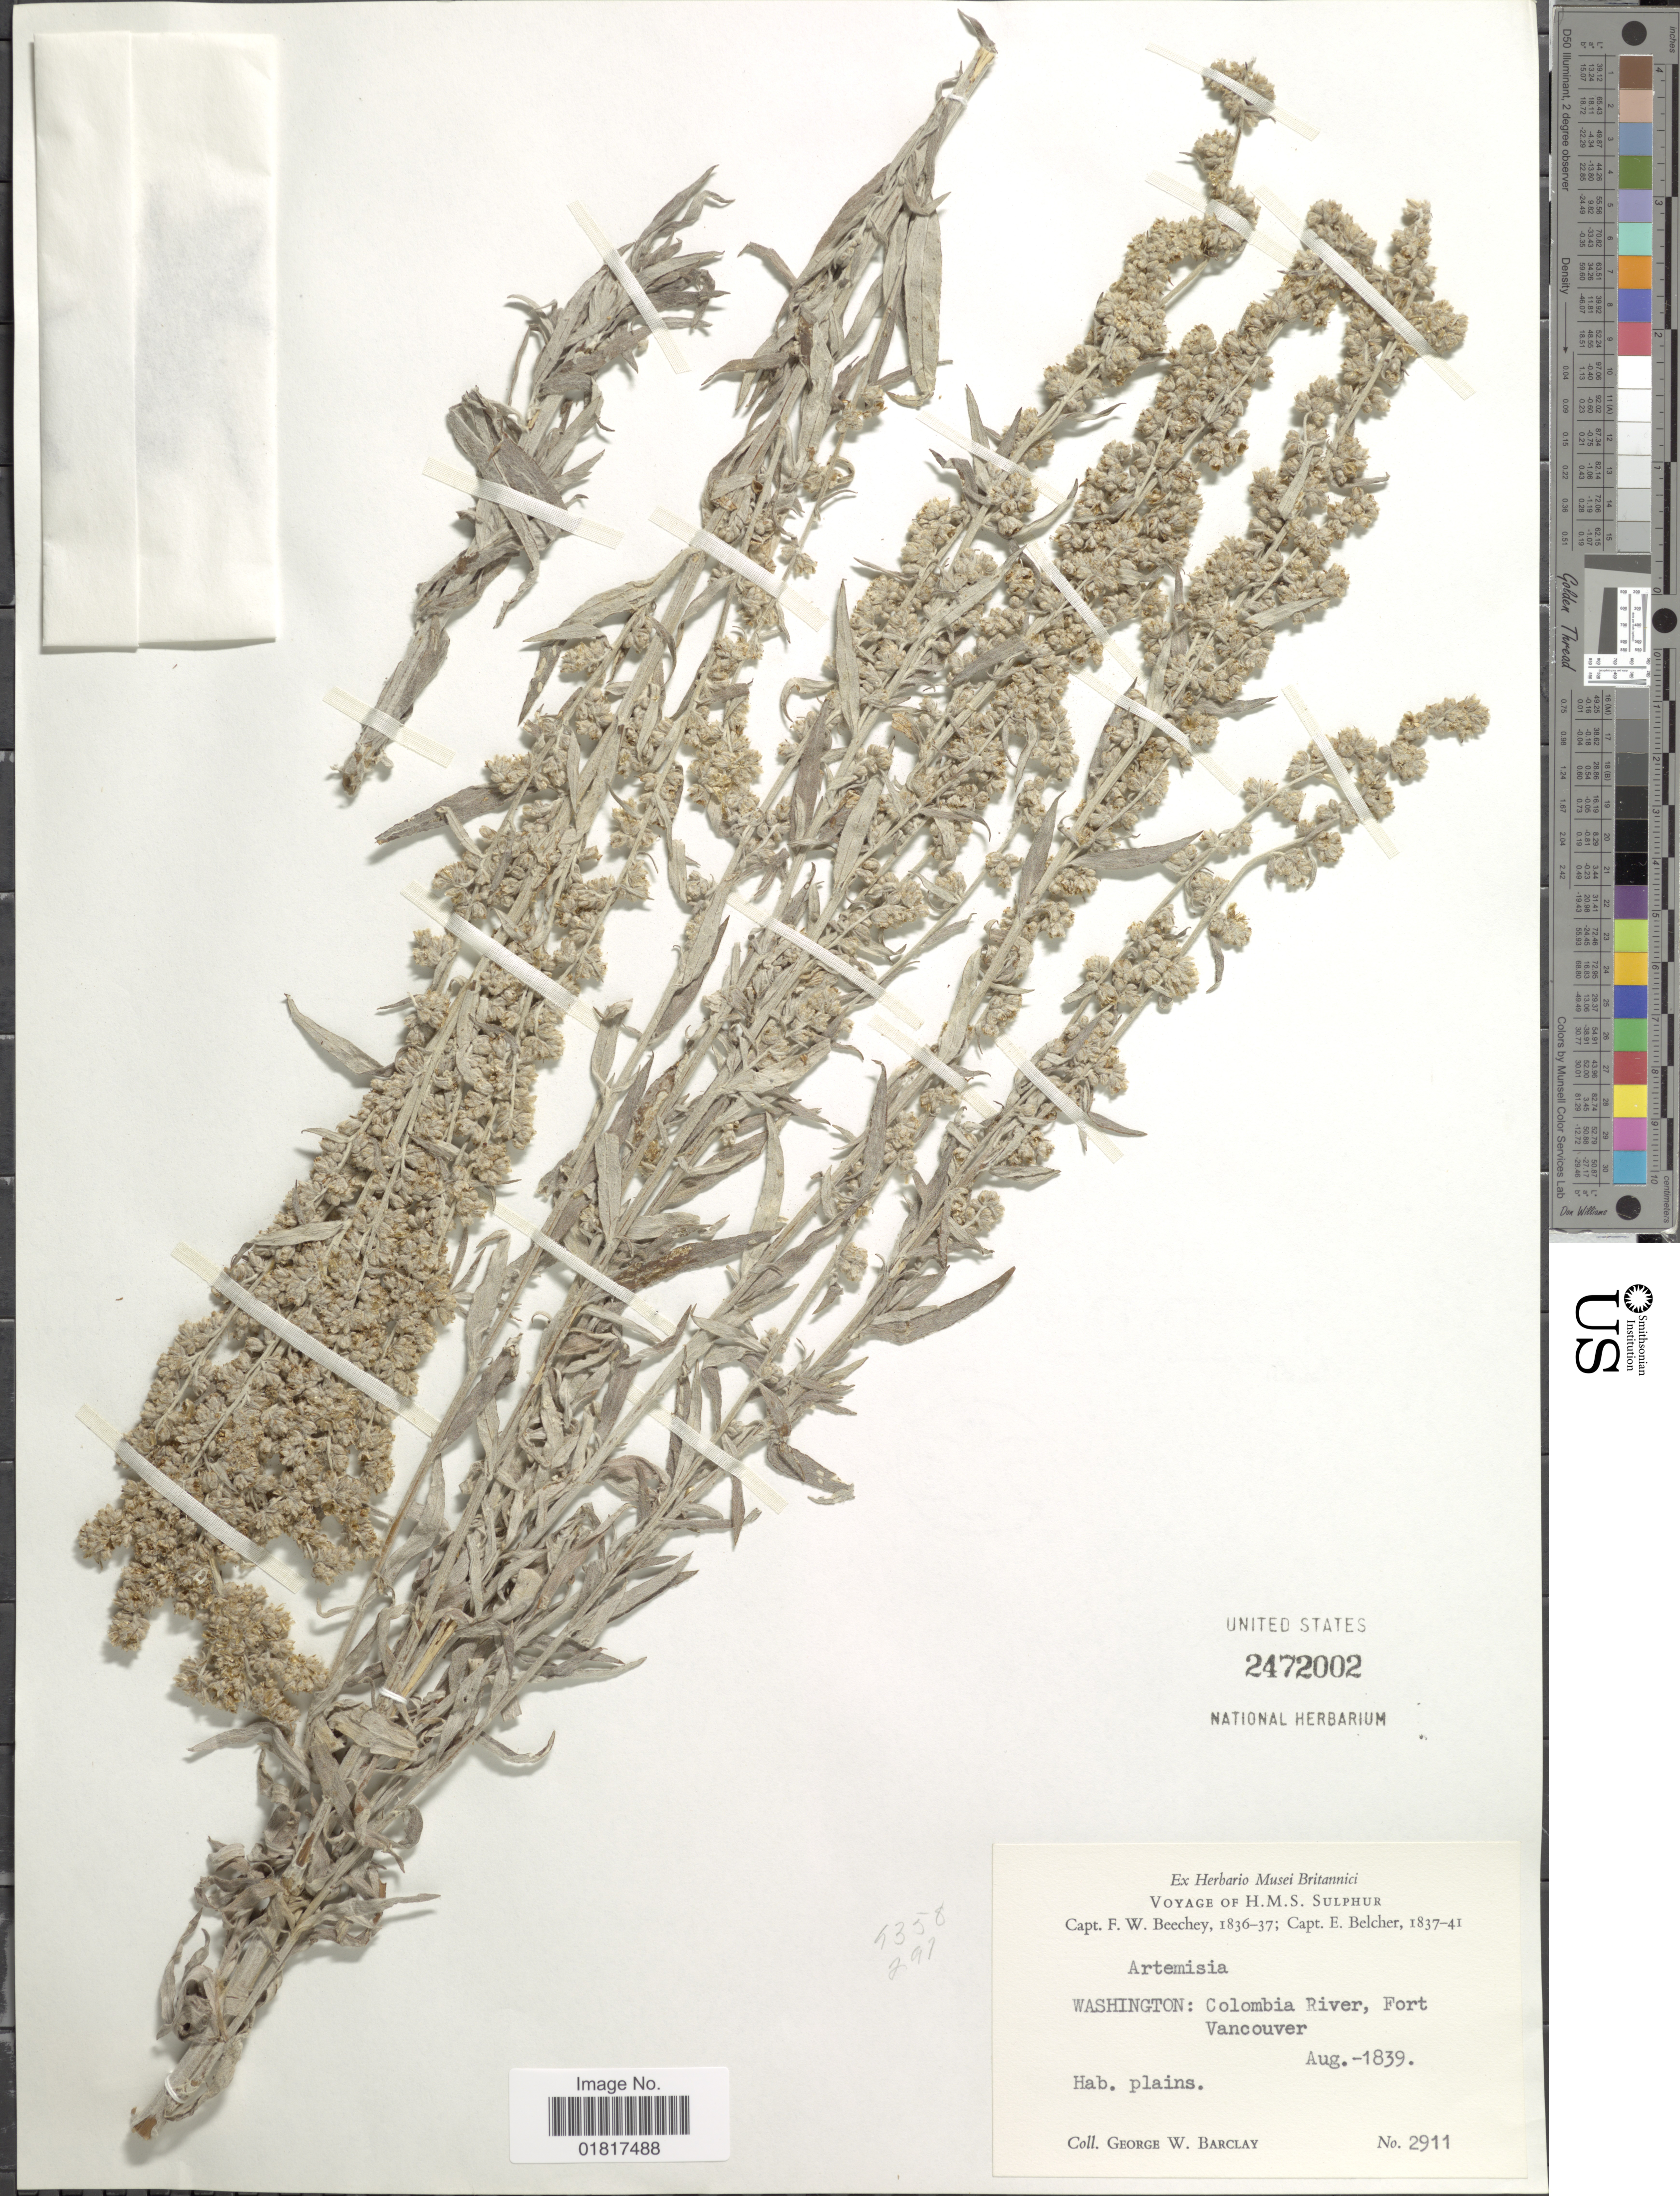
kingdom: Plantae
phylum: Tracheophyta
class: Magnoliopsida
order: Asterales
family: Asteraceae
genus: Artemisia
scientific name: Artemisia sp.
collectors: G. W. Barclay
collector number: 2911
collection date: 1839-08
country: United States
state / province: Washington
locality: Colombia River, Fort Vancouver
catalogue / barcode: US 2472002